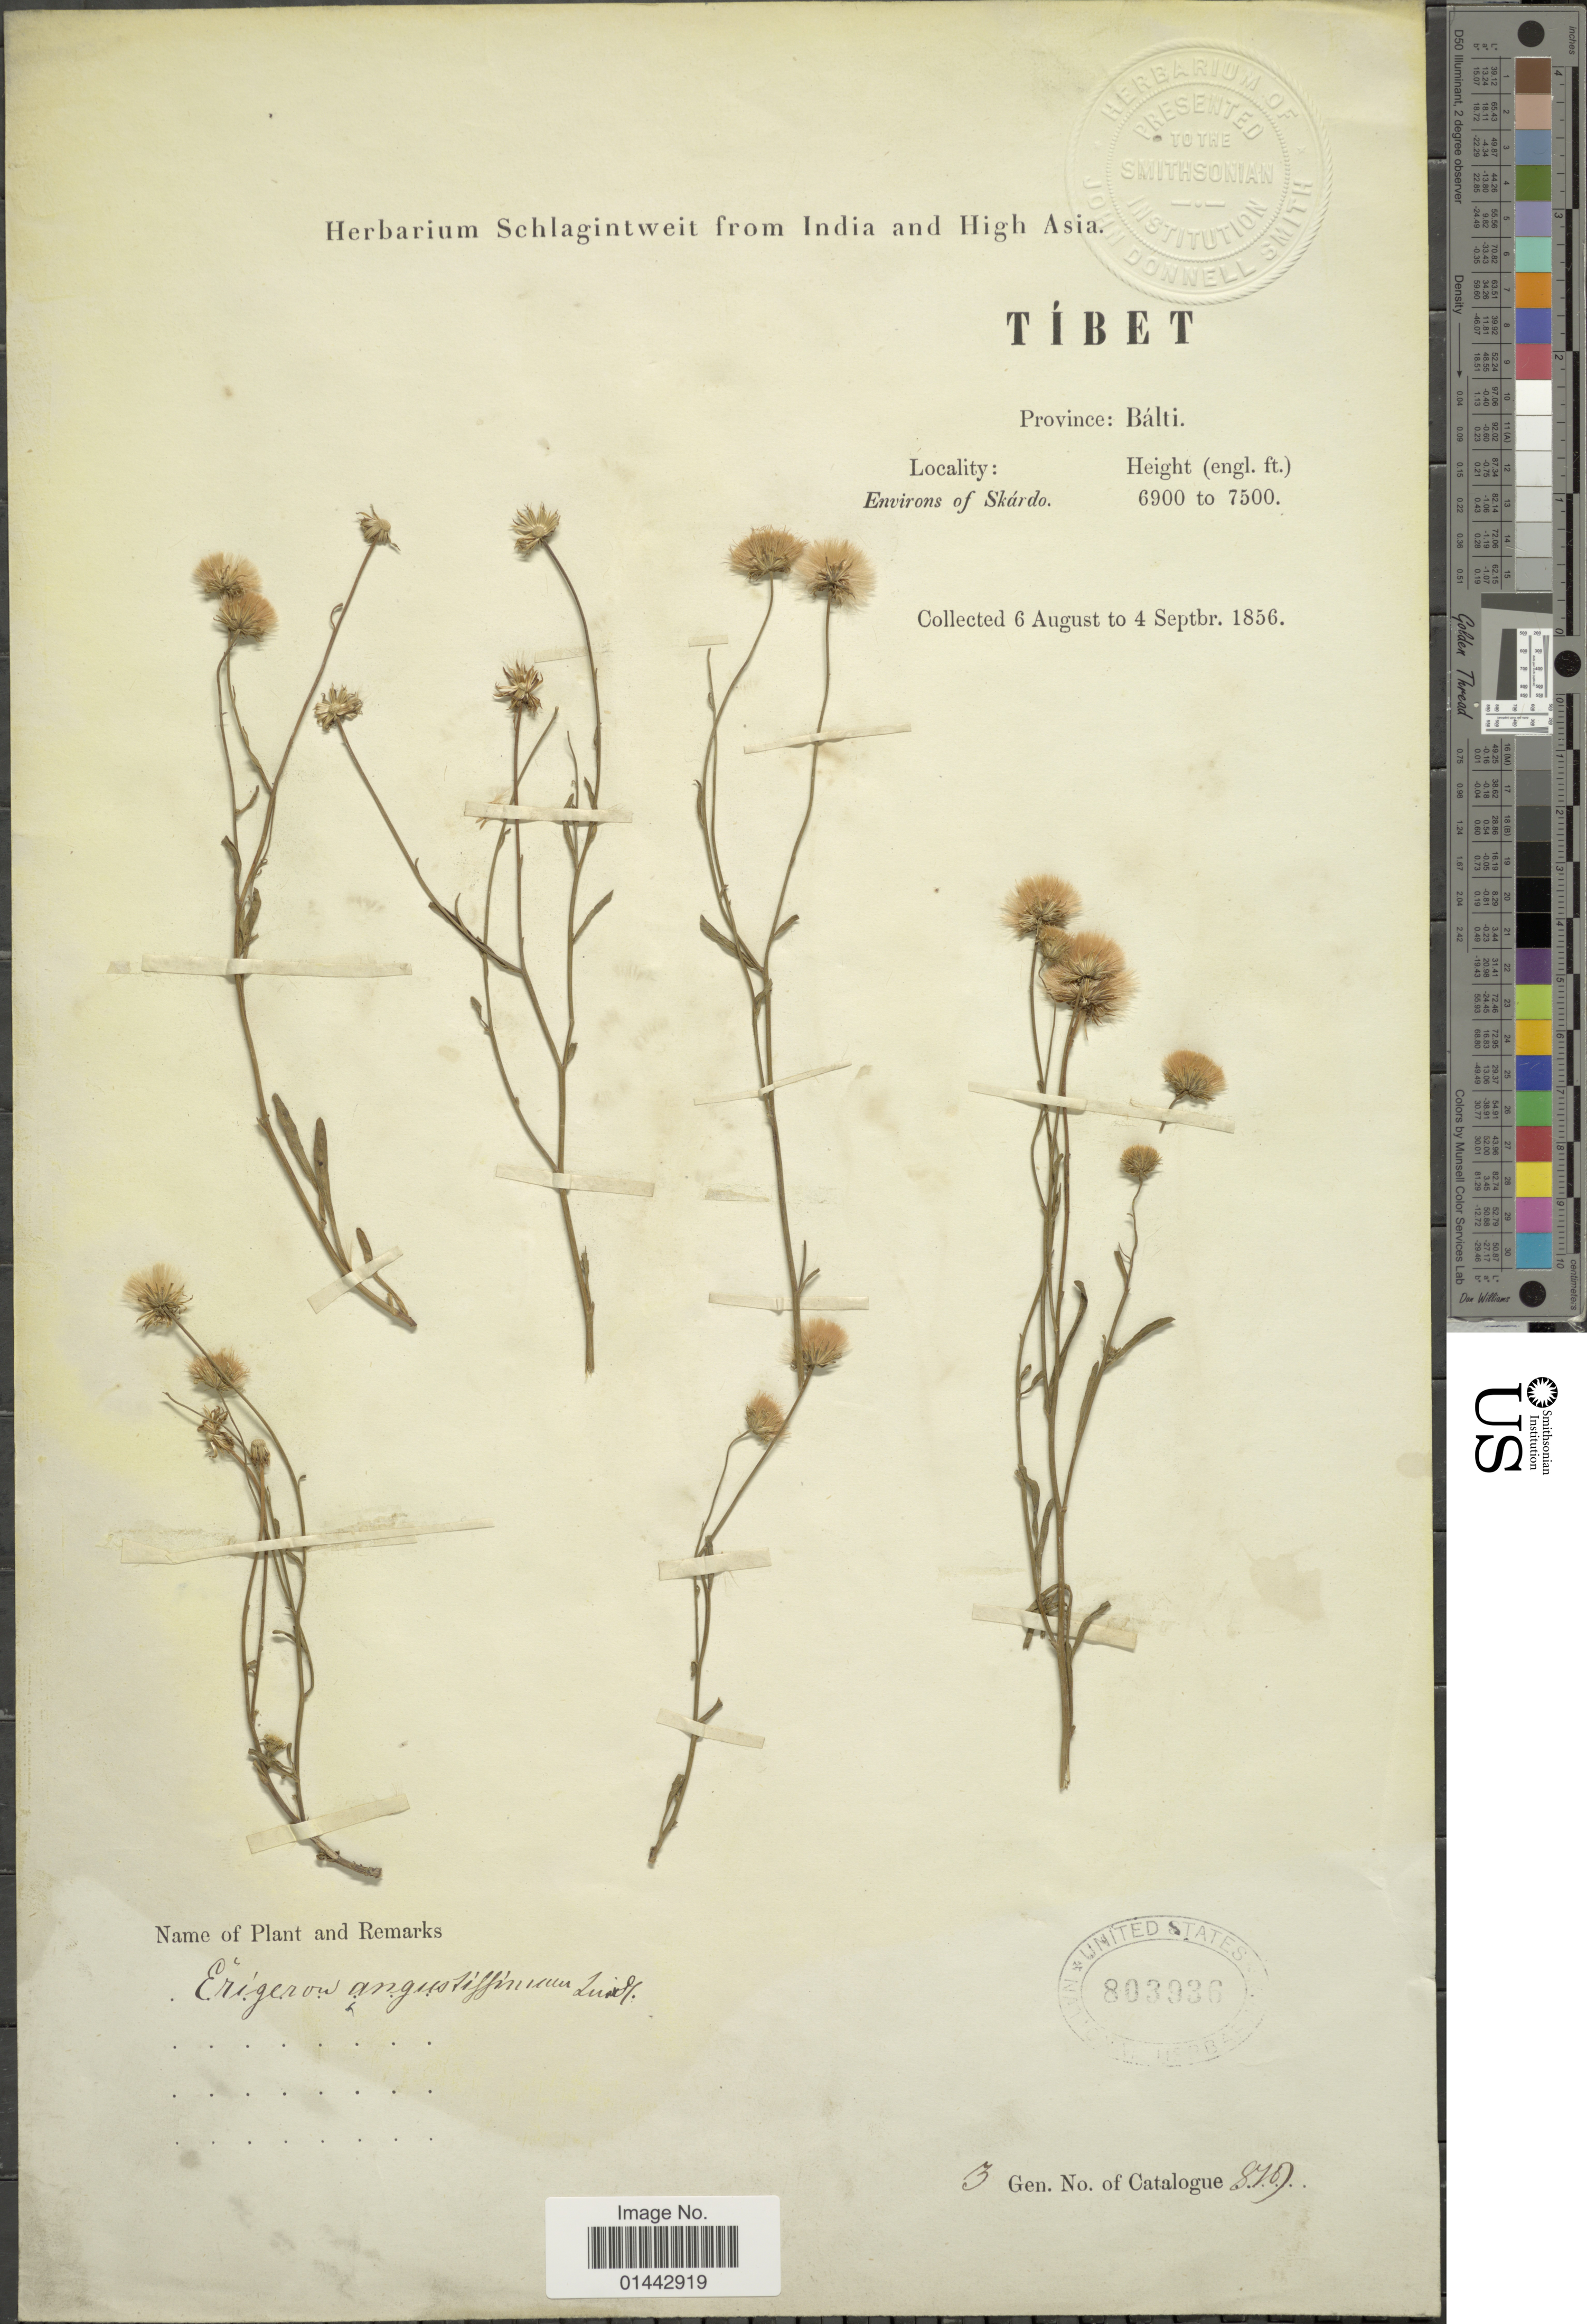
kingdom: Plantae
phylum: Tracheophyta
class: Magnoliopsida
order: Asterales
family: Asteraceae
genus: Erigeron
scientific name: Erigeron angustifolius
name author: (A. Gray) Rydb.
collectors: ex herb. Schlagintweit from India and High Asia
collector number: Gen. No. of Catalogue 8107*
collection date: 1856-08-06/1856-09-04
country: China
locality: Tibet, Province: Bálti, environs of Skardo.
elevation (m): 2103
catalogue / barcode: US 803936